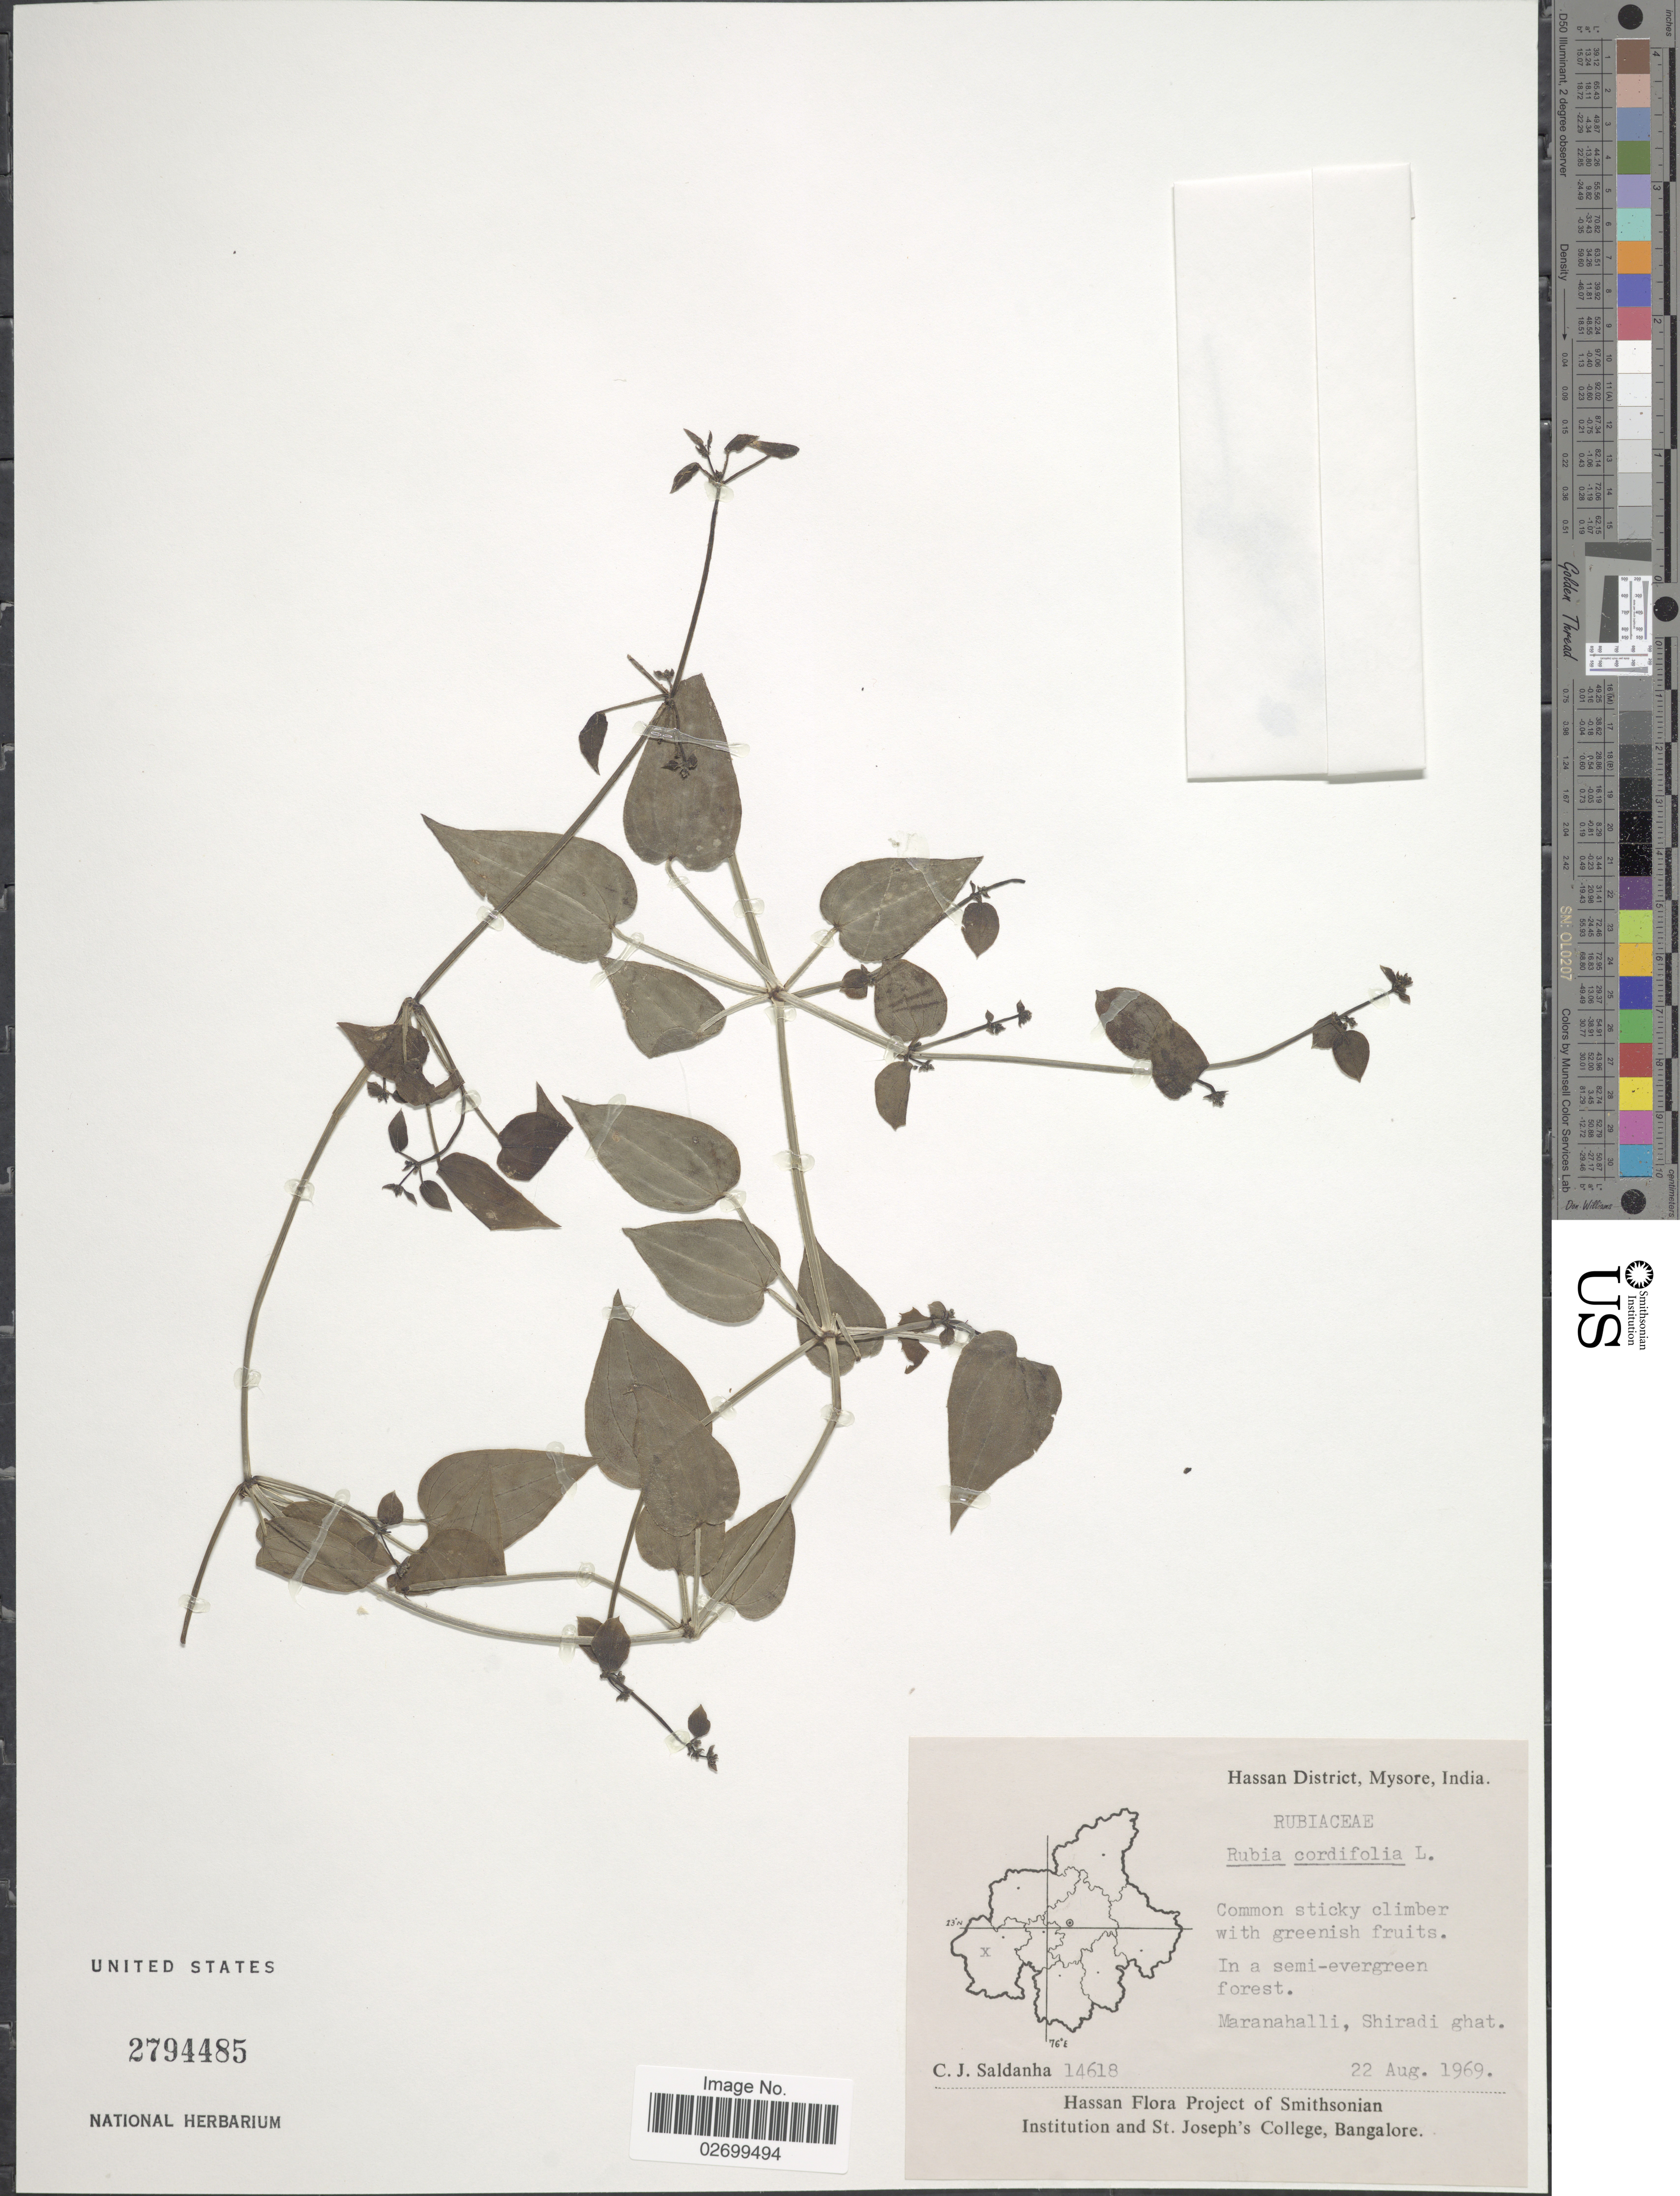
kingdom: Plantae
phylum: Tracheophyta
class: Magnoliopsida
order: Gentianales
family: Rubiaceae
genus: Rubia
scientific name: Rubia cordifolia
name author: L.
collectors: C. J. Saldanha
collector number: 14618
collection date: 1969-08-22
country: India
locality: Hassan District, Mysore, Maranahalli, Shiradi ghat.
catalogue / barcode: US 2794485